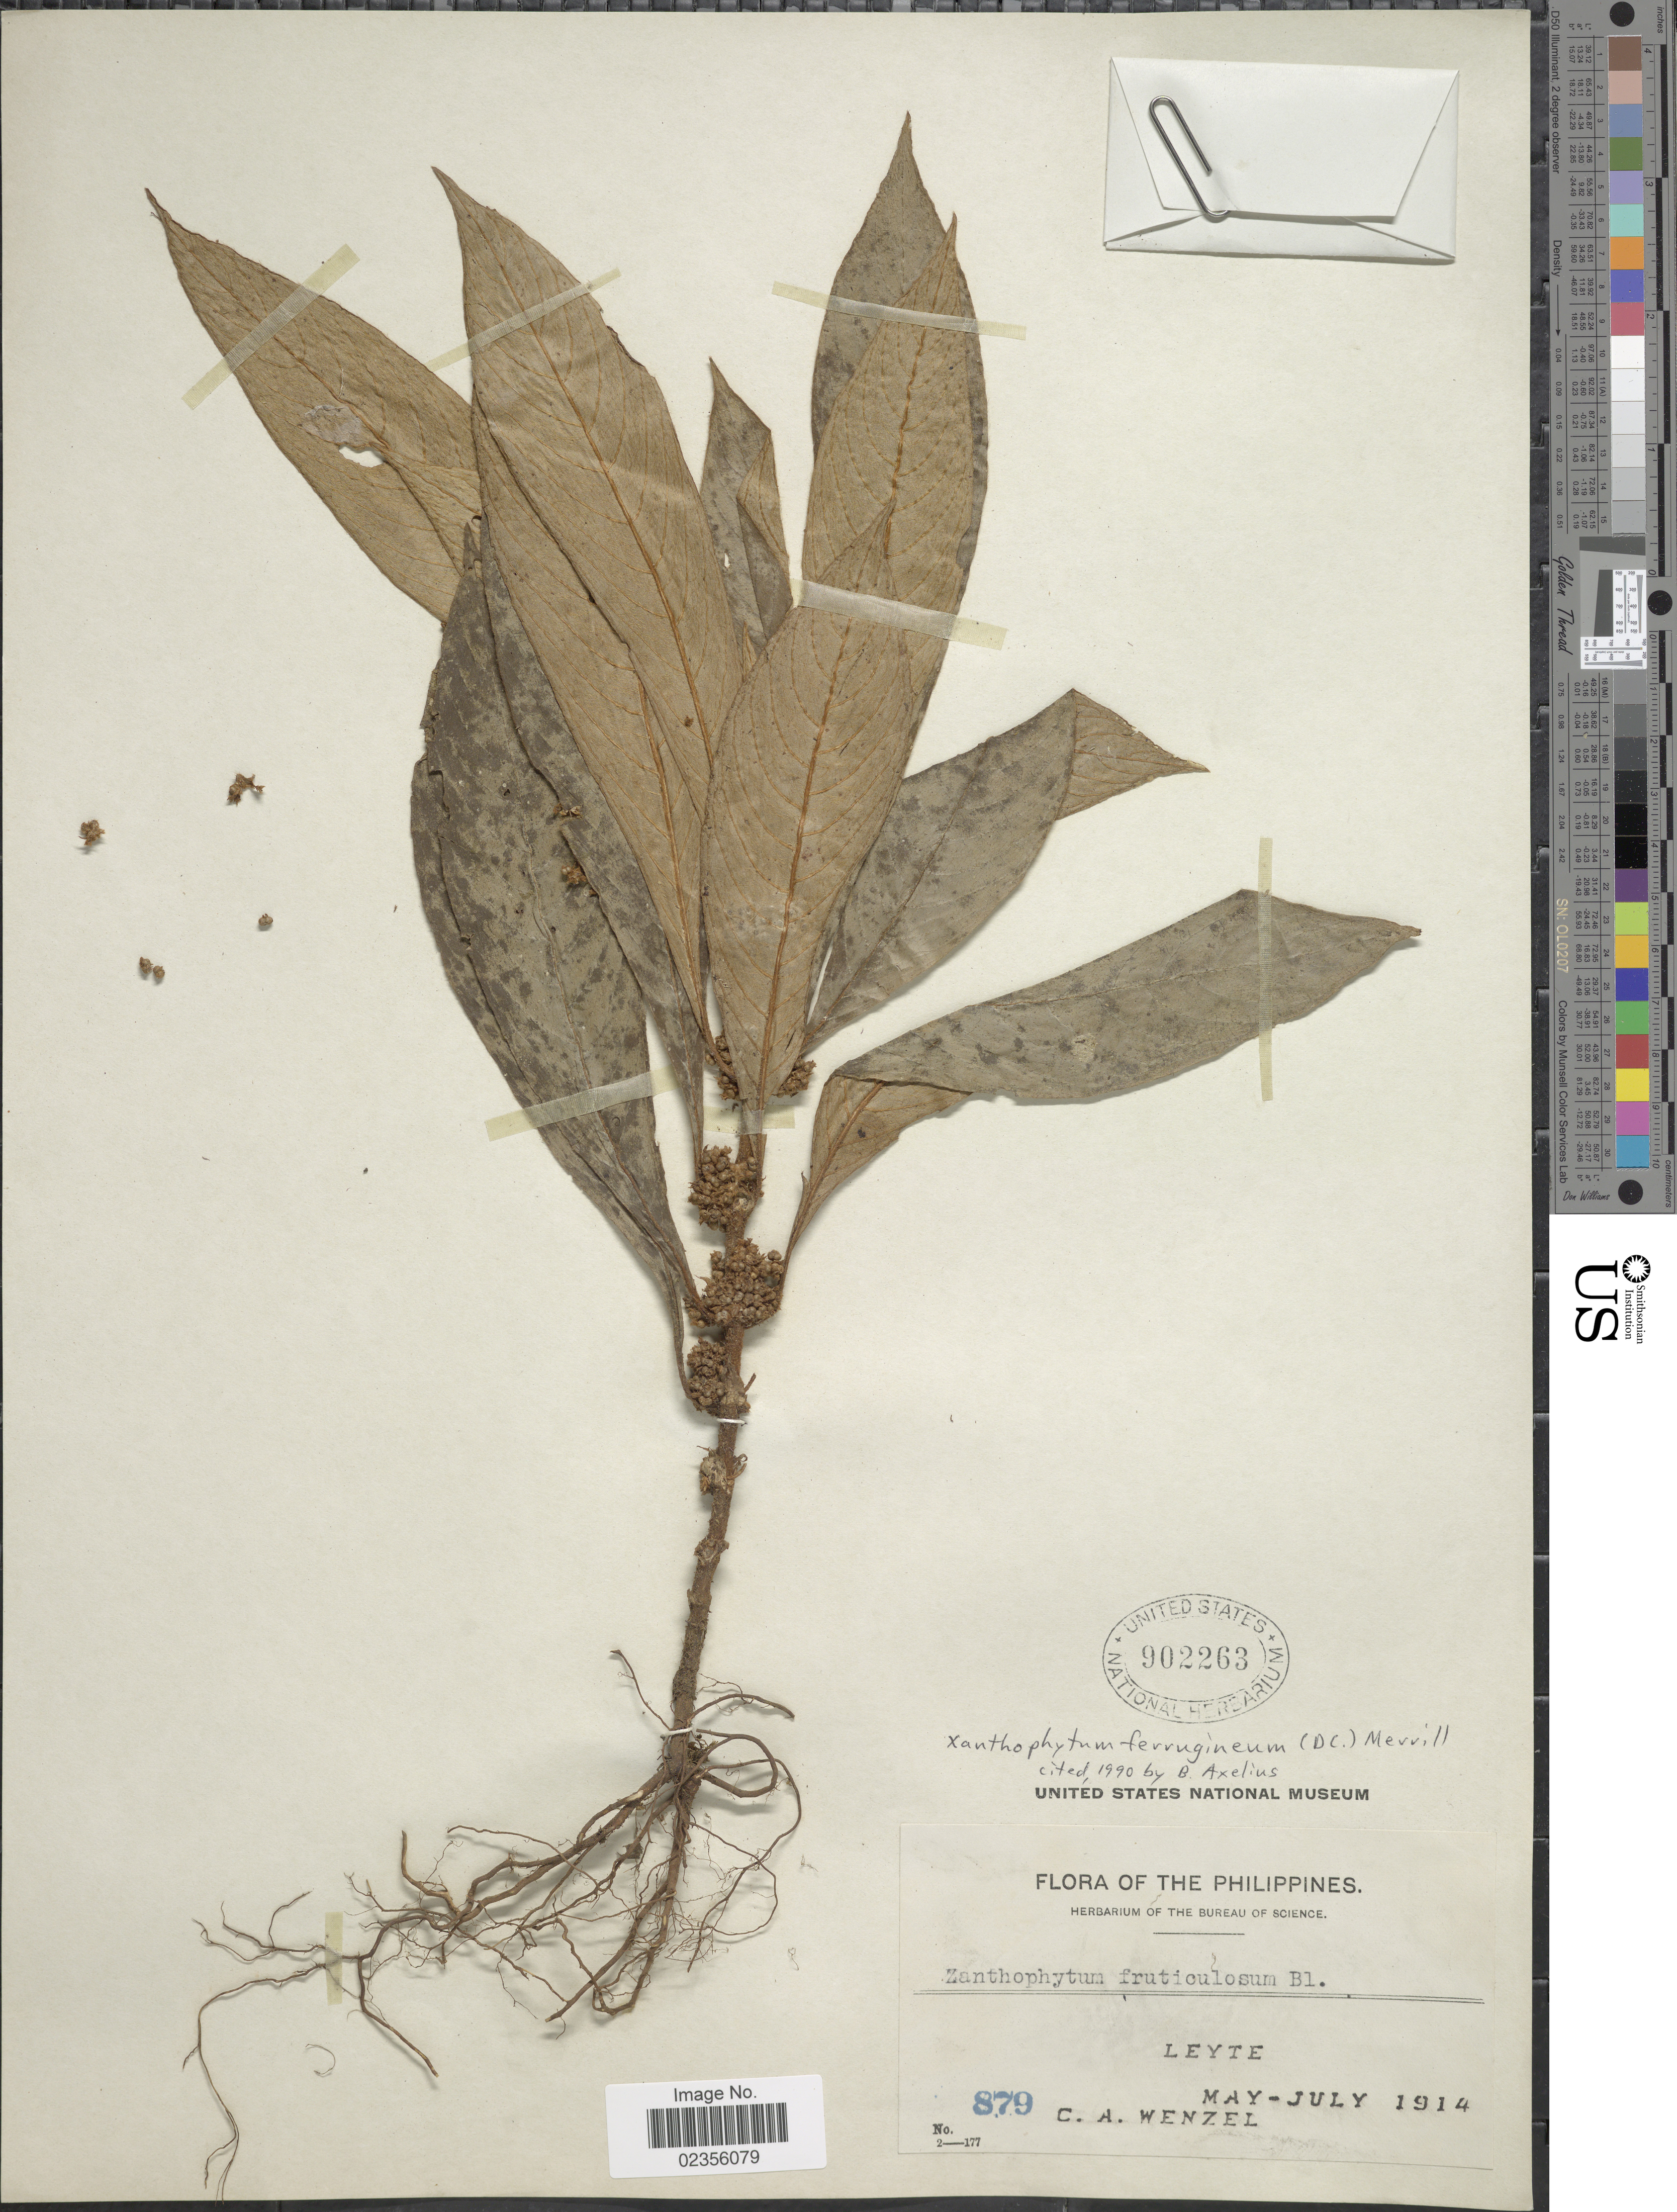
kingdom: Plantae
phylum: Tracheophyta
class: Magnoliopsida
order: Gentianales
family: Rubiaceae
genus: Xanthophytum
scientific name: Xanthophytum ferrugineum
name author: (DC.) Merr.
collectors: C. Wenzel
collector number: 879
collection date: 1914-05/1914-07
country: Philippines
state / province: Eastern Visayas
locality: Leyte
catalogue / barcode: US 902263